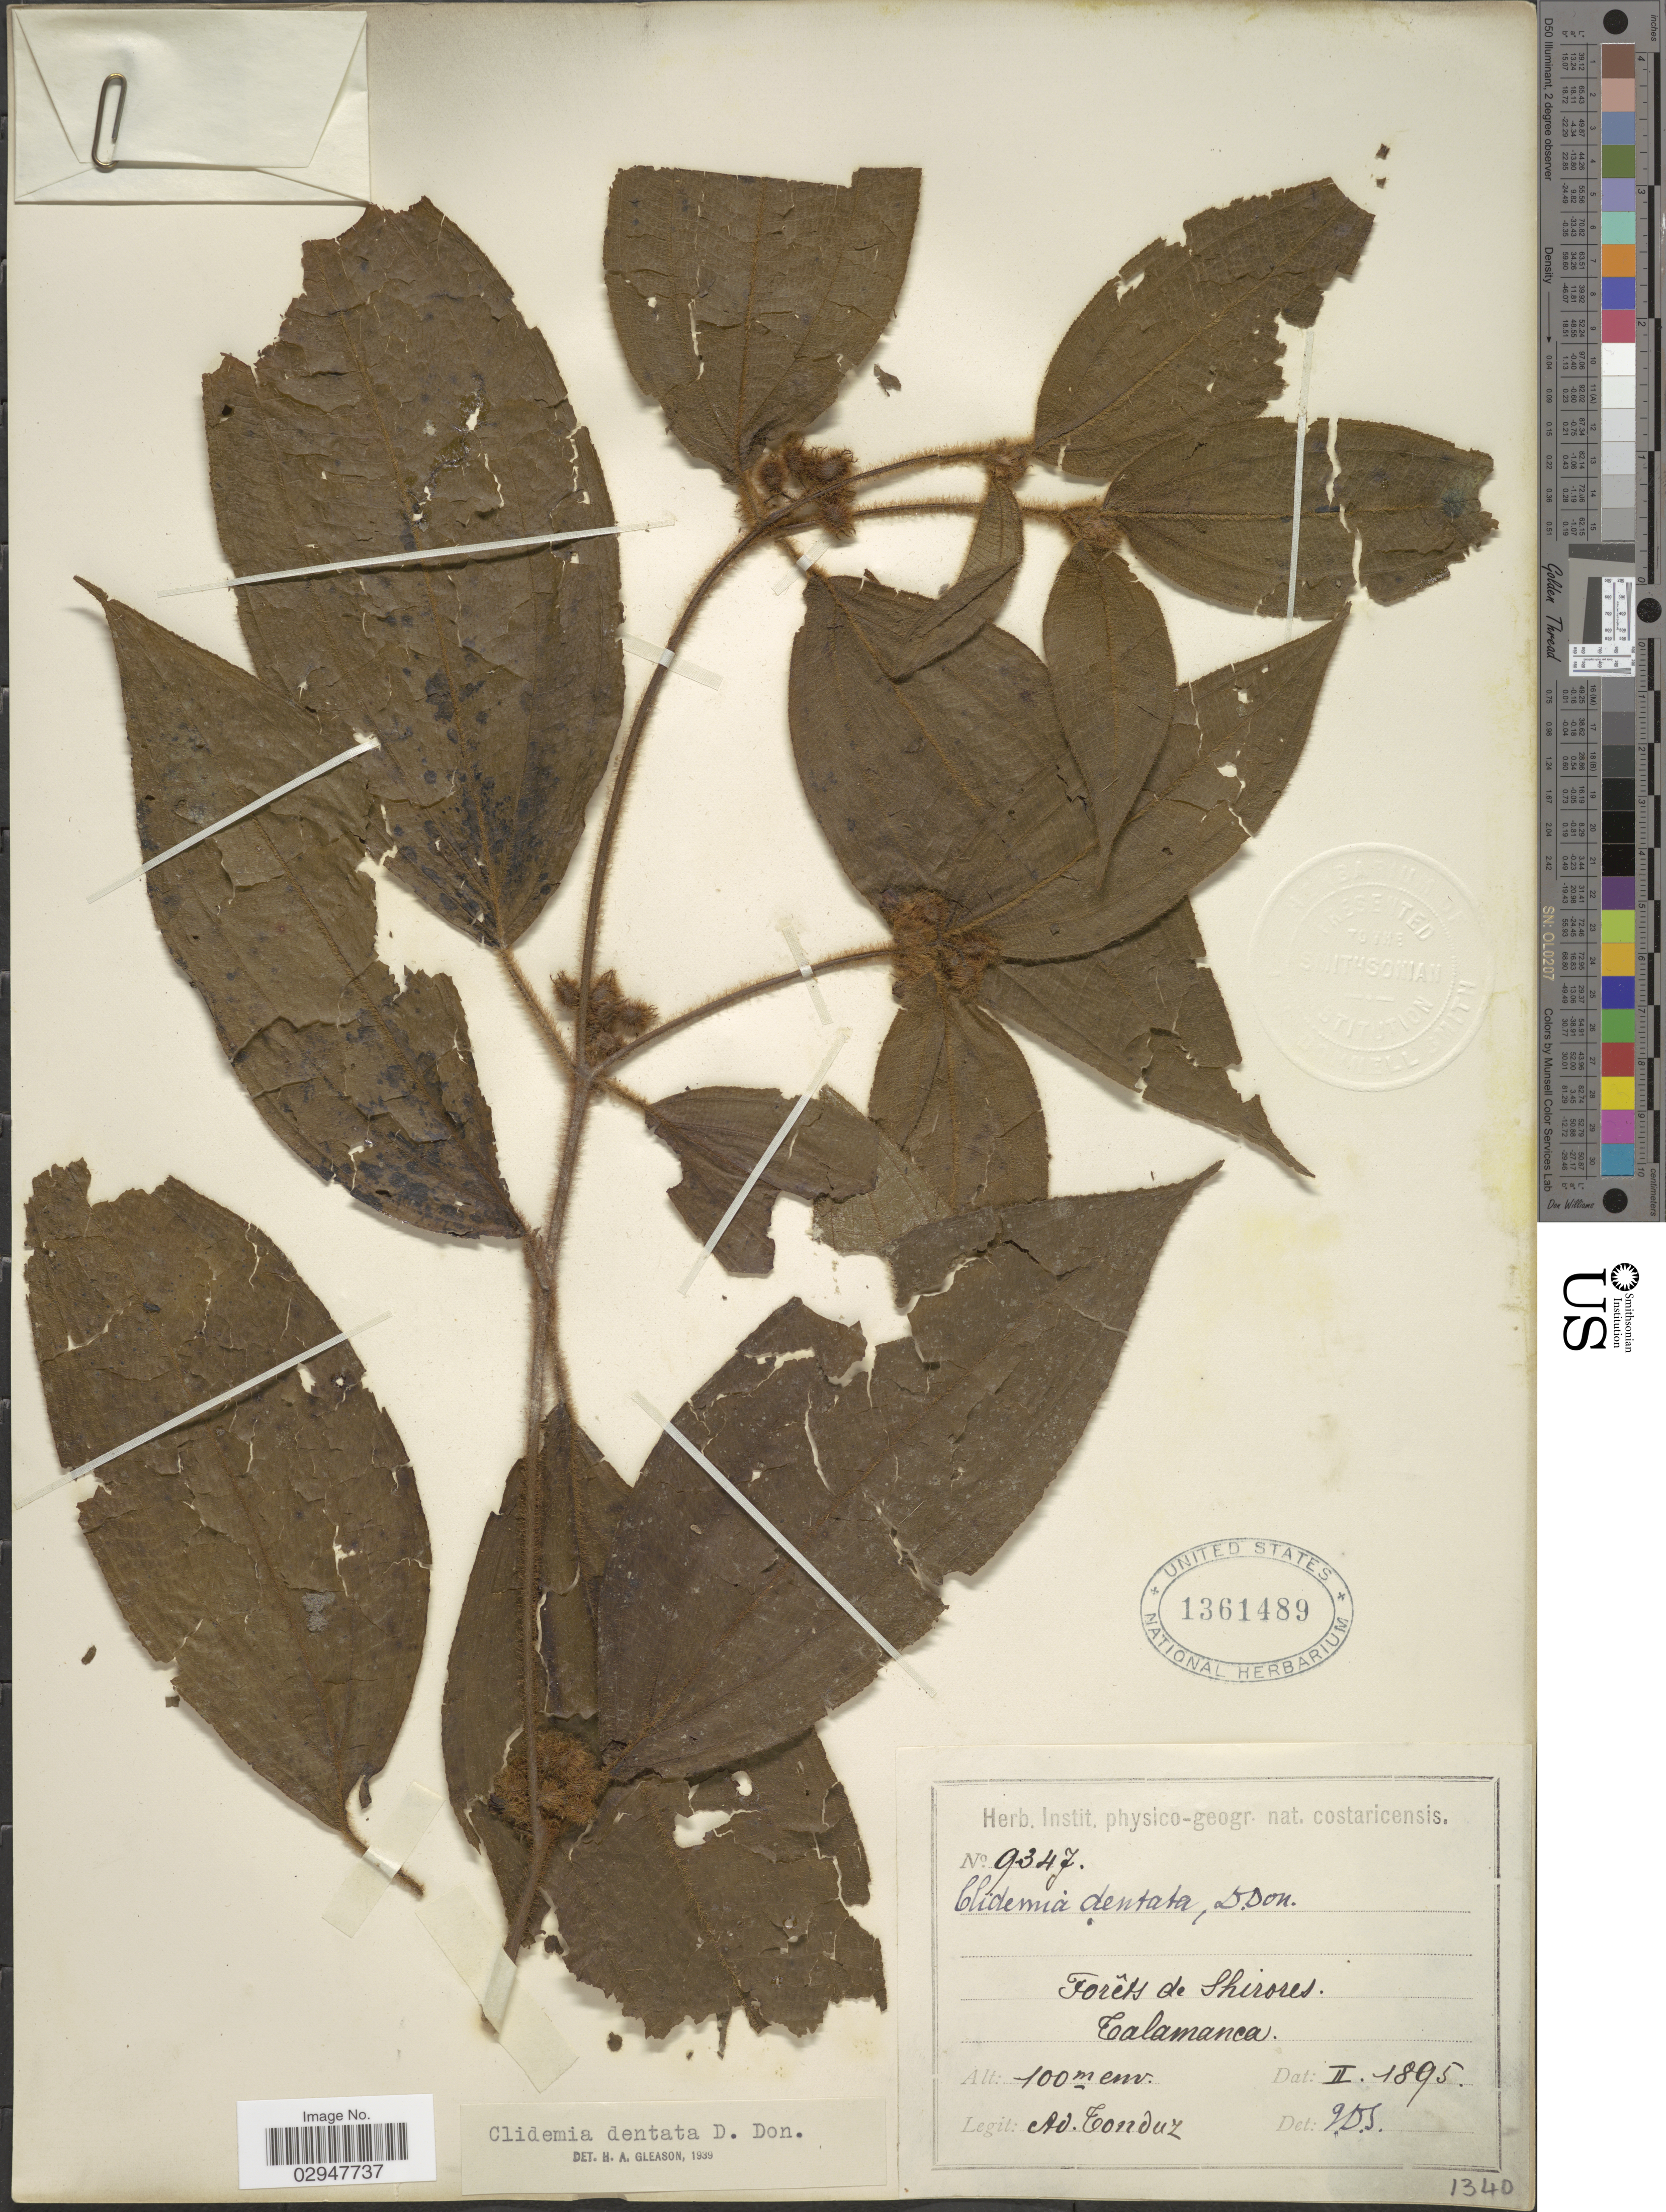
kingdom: Plantae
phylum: Tracheophyta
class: Magnoliopsida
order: Myrtales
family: Melastomataceae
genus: Clidemia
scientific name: Clidemia dentata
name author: D. Don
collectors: A. Tonduz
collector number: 9347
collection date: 1895-02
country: Costa Rica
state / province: Limón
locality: Forêts de Shirores, Talamanca.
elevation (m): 100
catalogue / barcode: US 1361489